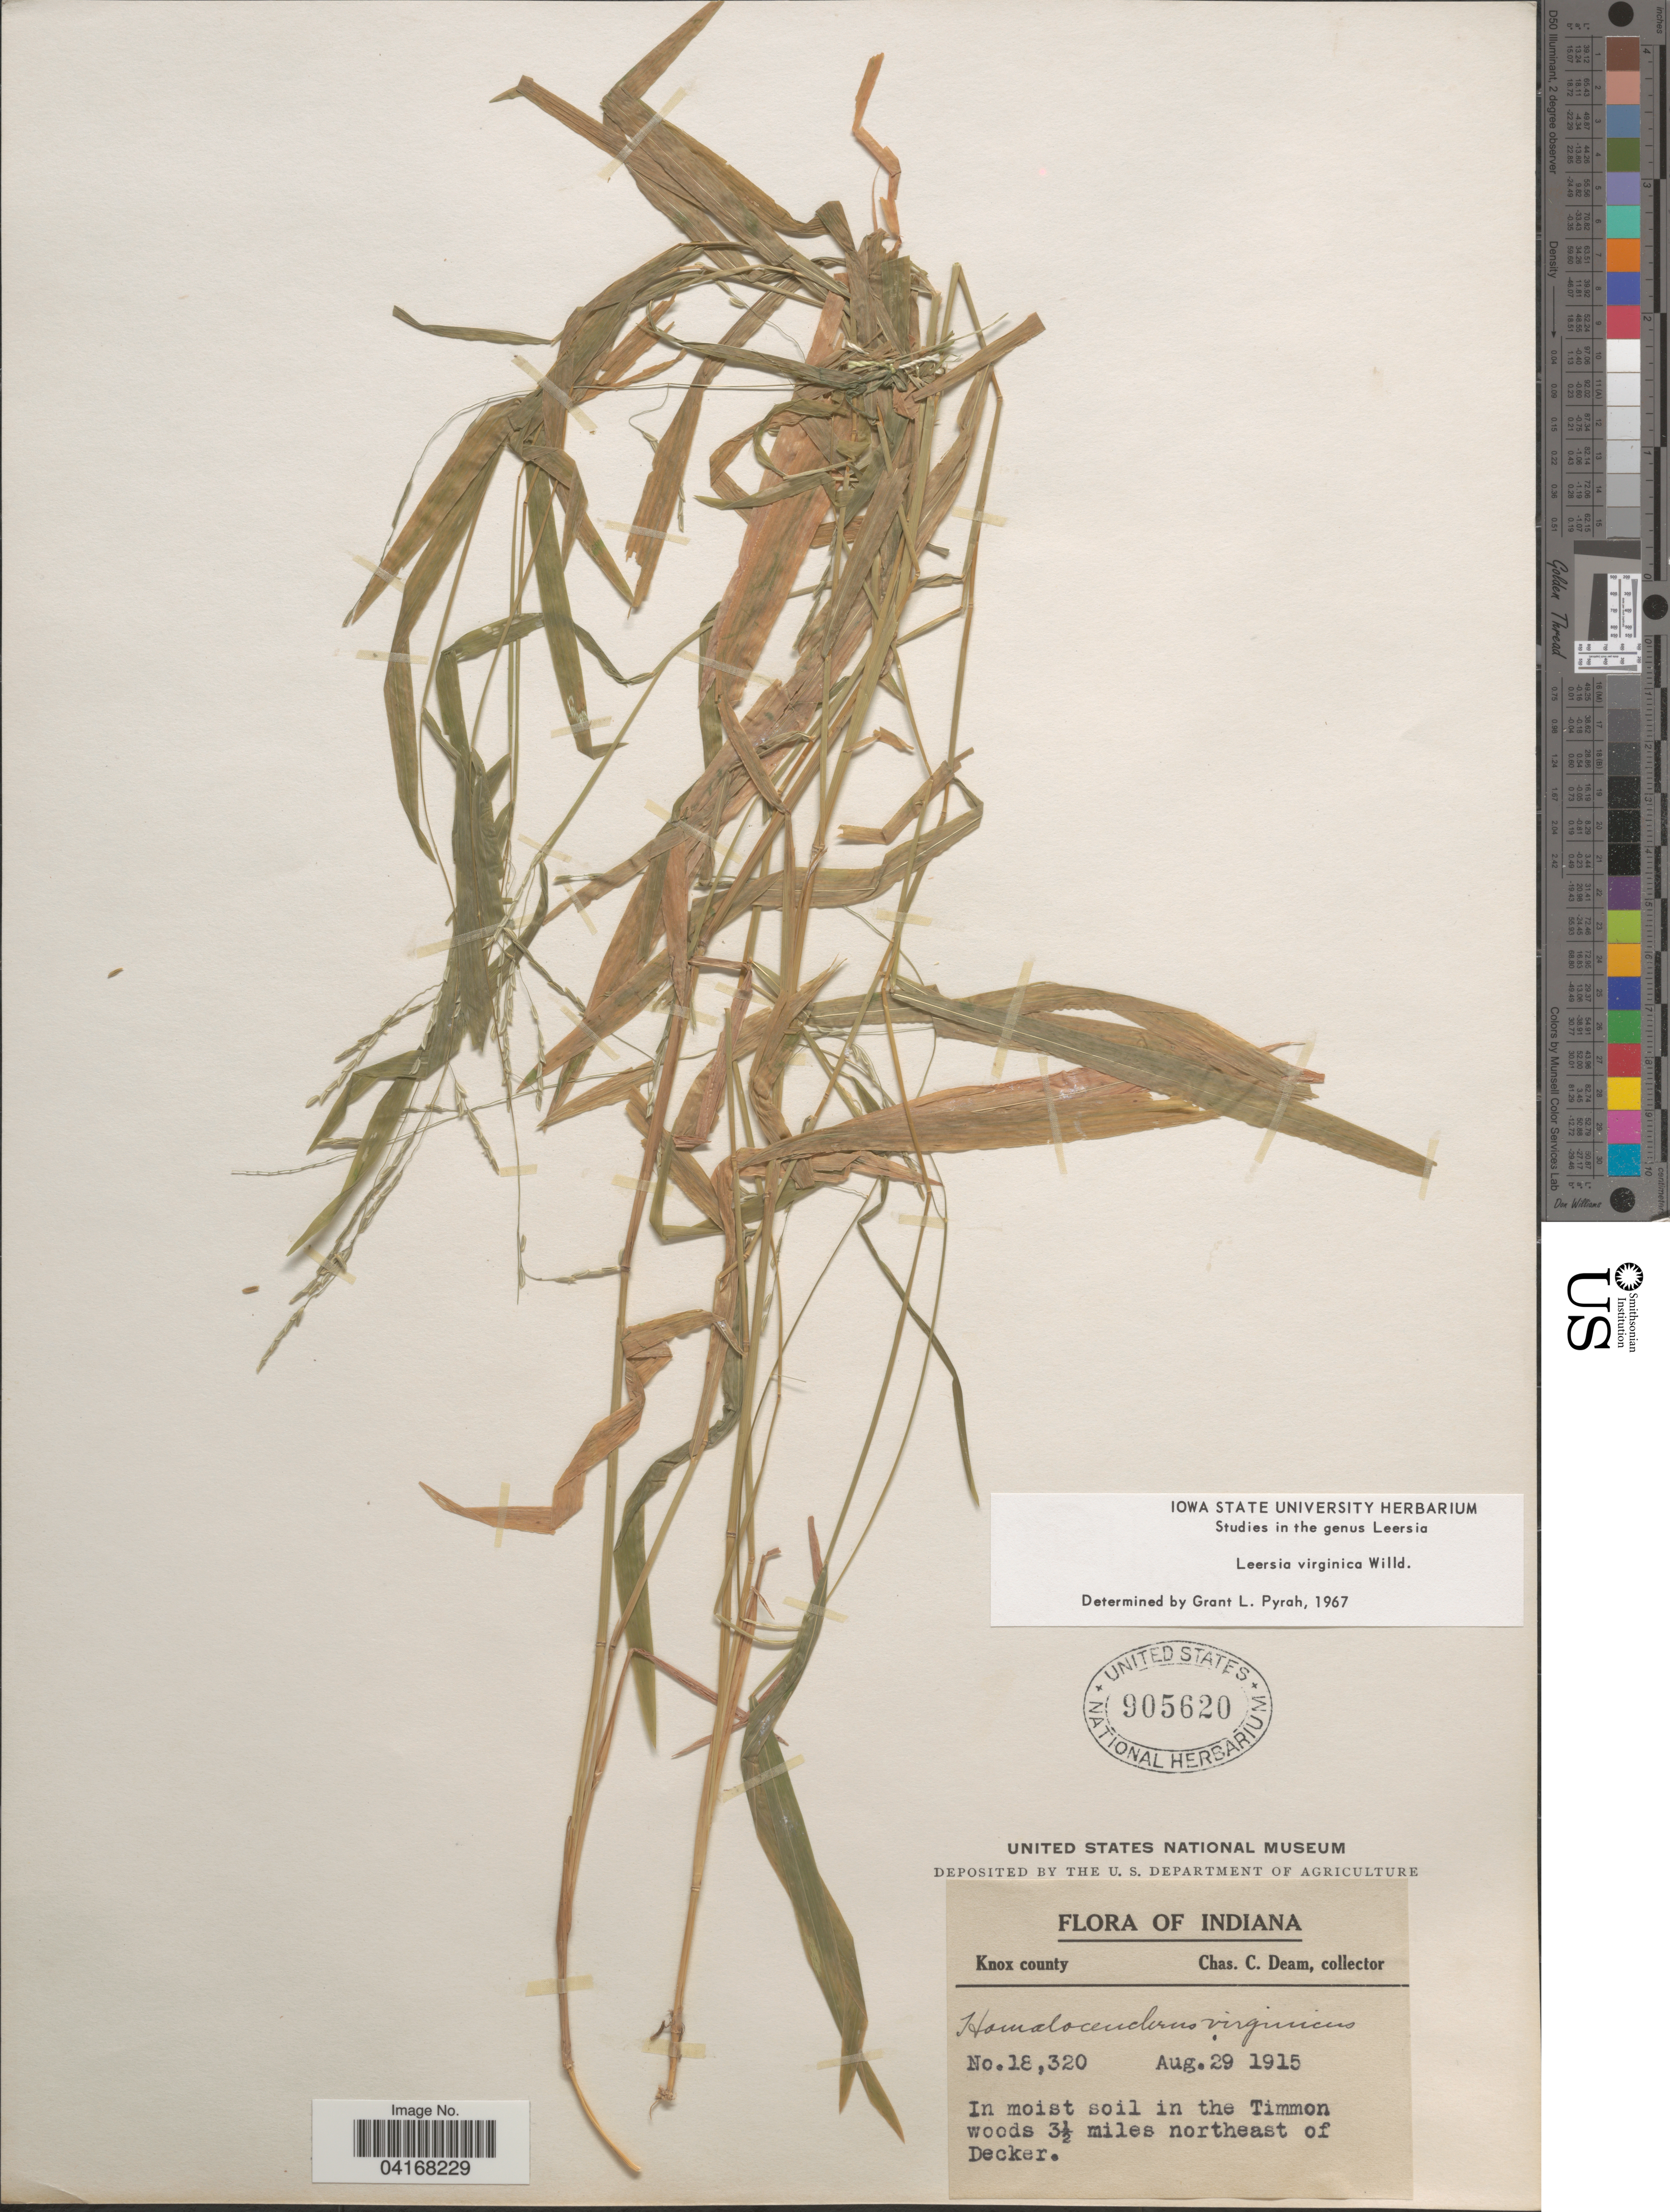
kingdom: Plantae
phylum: Tracheophyta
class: Liliopsida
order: Poales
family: Poaceae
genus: Leersia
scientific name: Leersia virginica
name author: Willd.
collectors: C. C. Deam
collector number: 18320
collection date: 1915-08-29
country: United States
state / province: Indiana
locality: Knox county. In moist soil in the Timmon woods 3½ miles northeast of Decker.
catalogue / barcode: US 905620